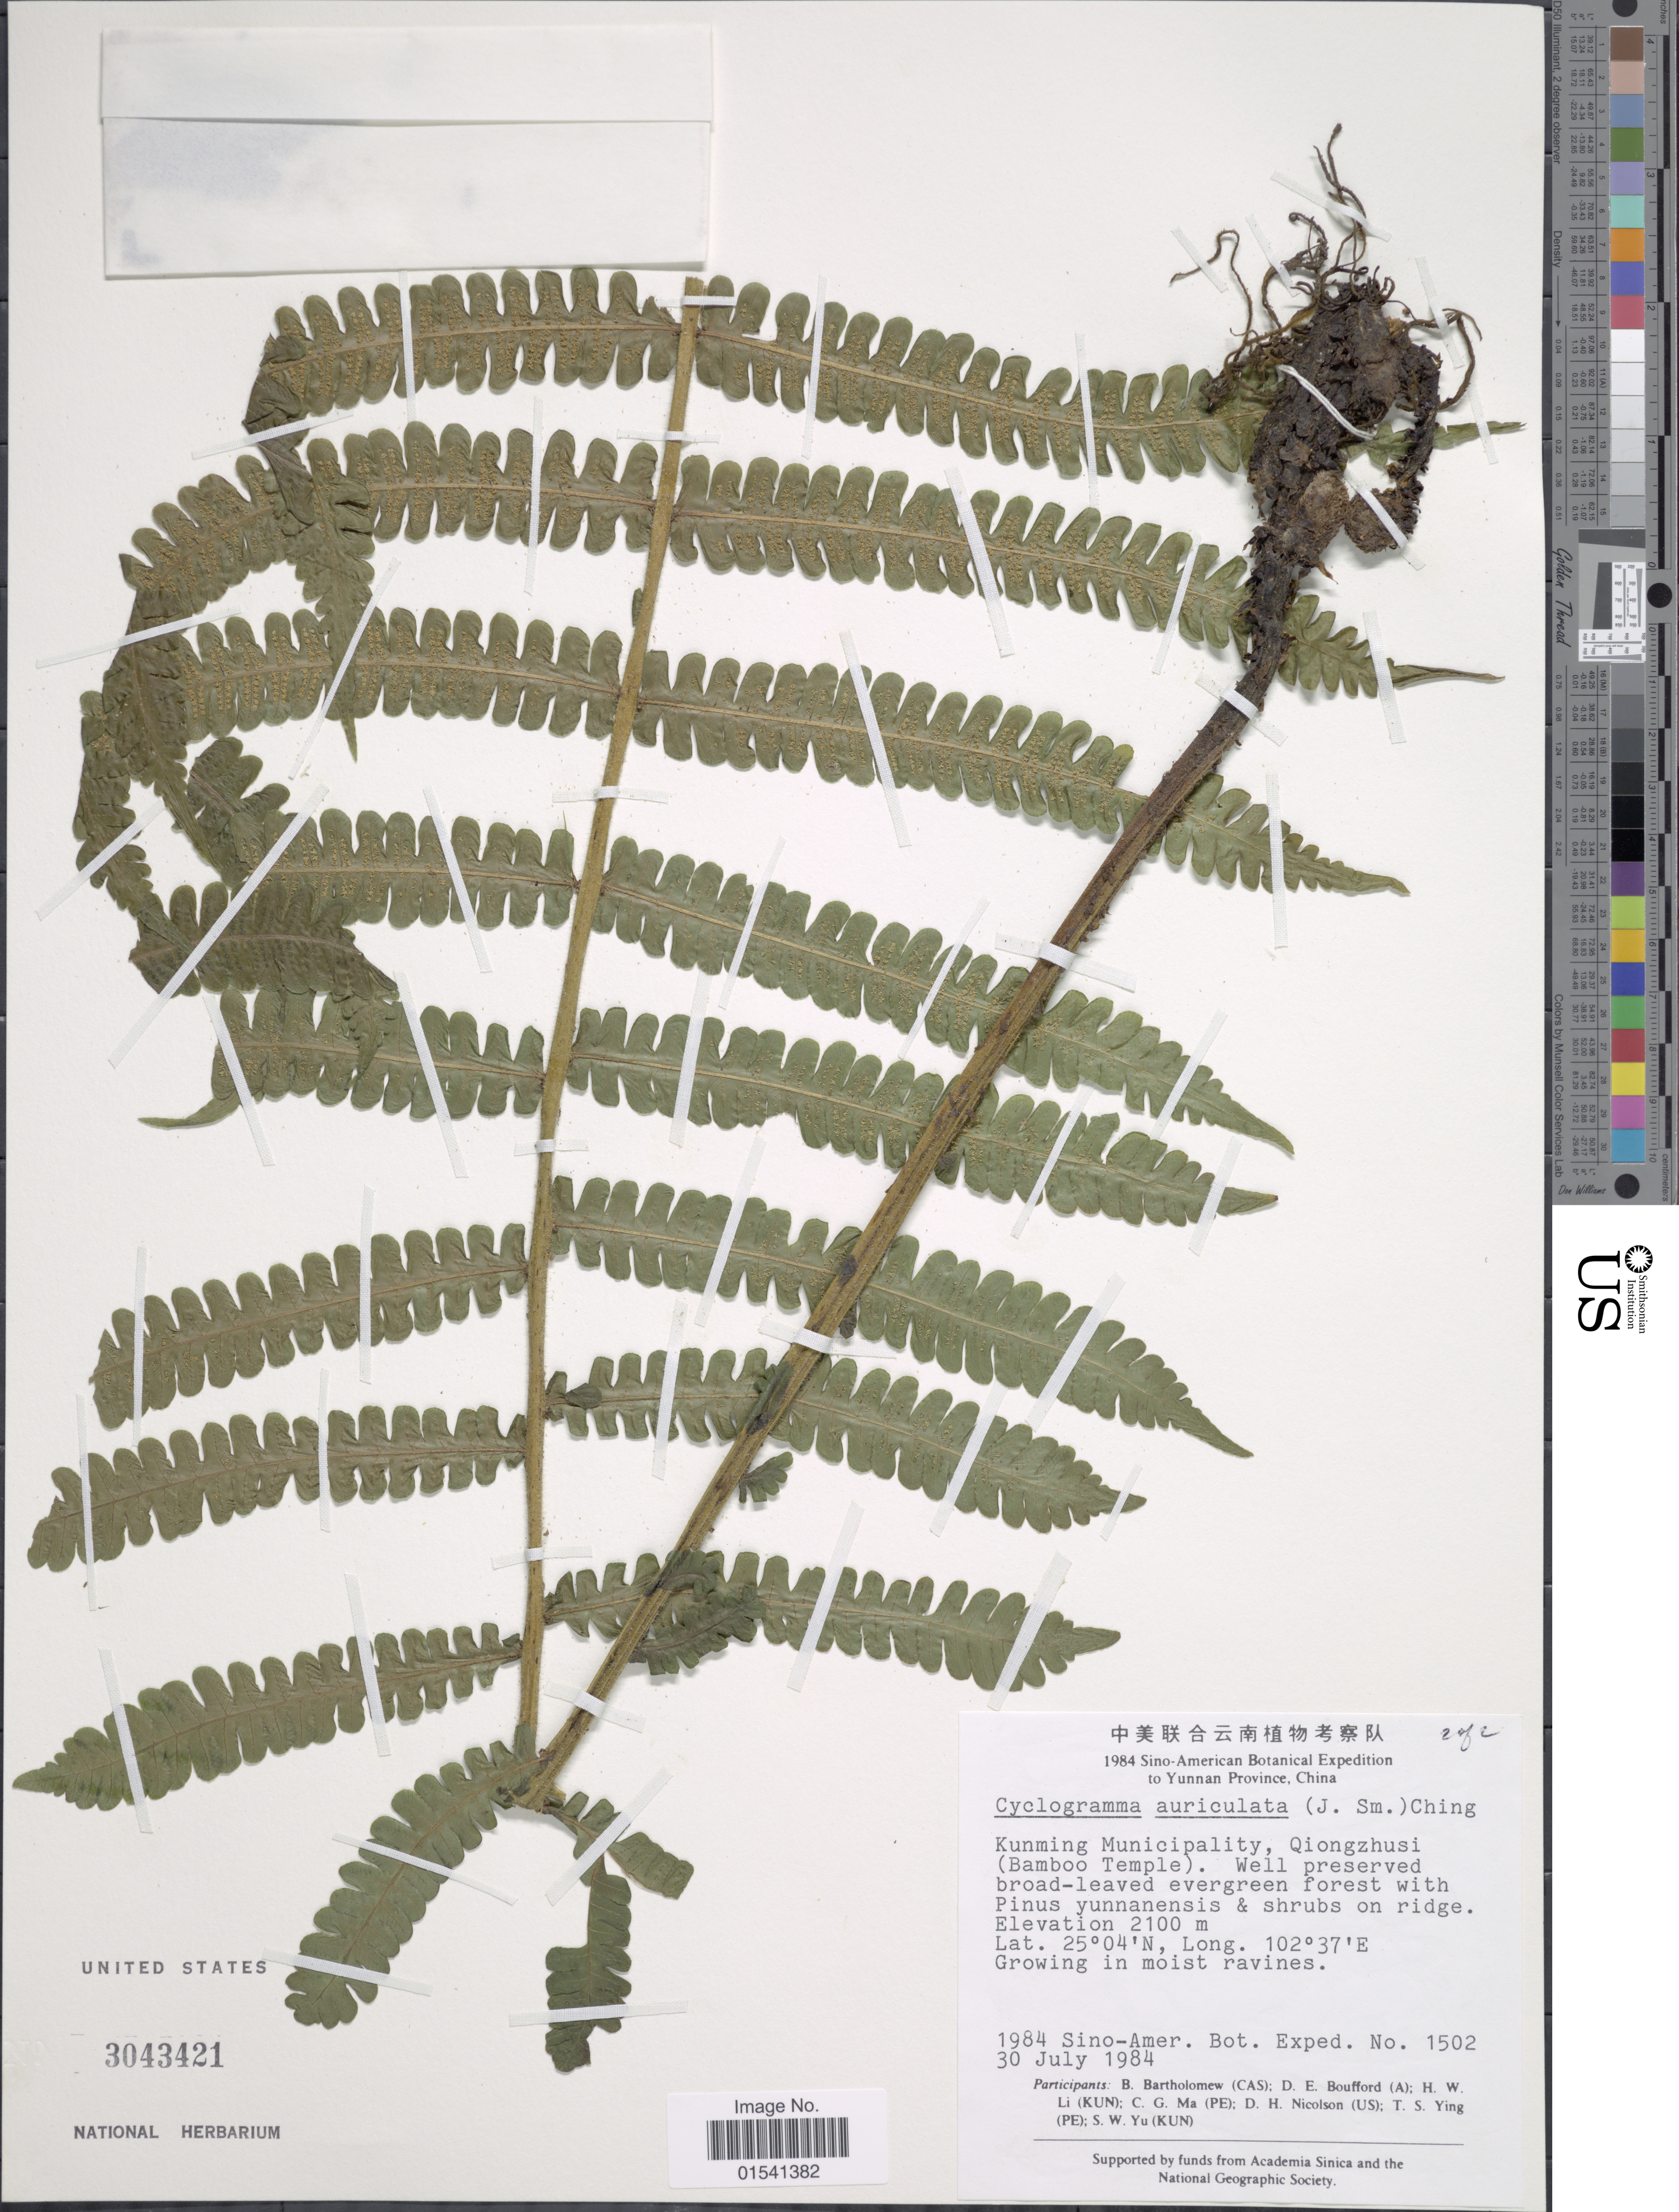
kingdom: Plantae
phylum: Tracheophyta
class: Polypodiopsida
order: Polypodiales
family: Thelypteridaceae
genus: Cyclogramma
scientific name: Cyclogramma auriculata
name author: (J. Sm.) Ching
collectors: Sino-Amer. Bot. Exped. 1984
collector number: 1502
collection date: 1984-07-30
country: China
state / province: Yunnan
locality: Kunming Municipality, Qiongzhusi (Bamboo temple)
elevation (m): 2100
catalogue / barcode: US 3043421